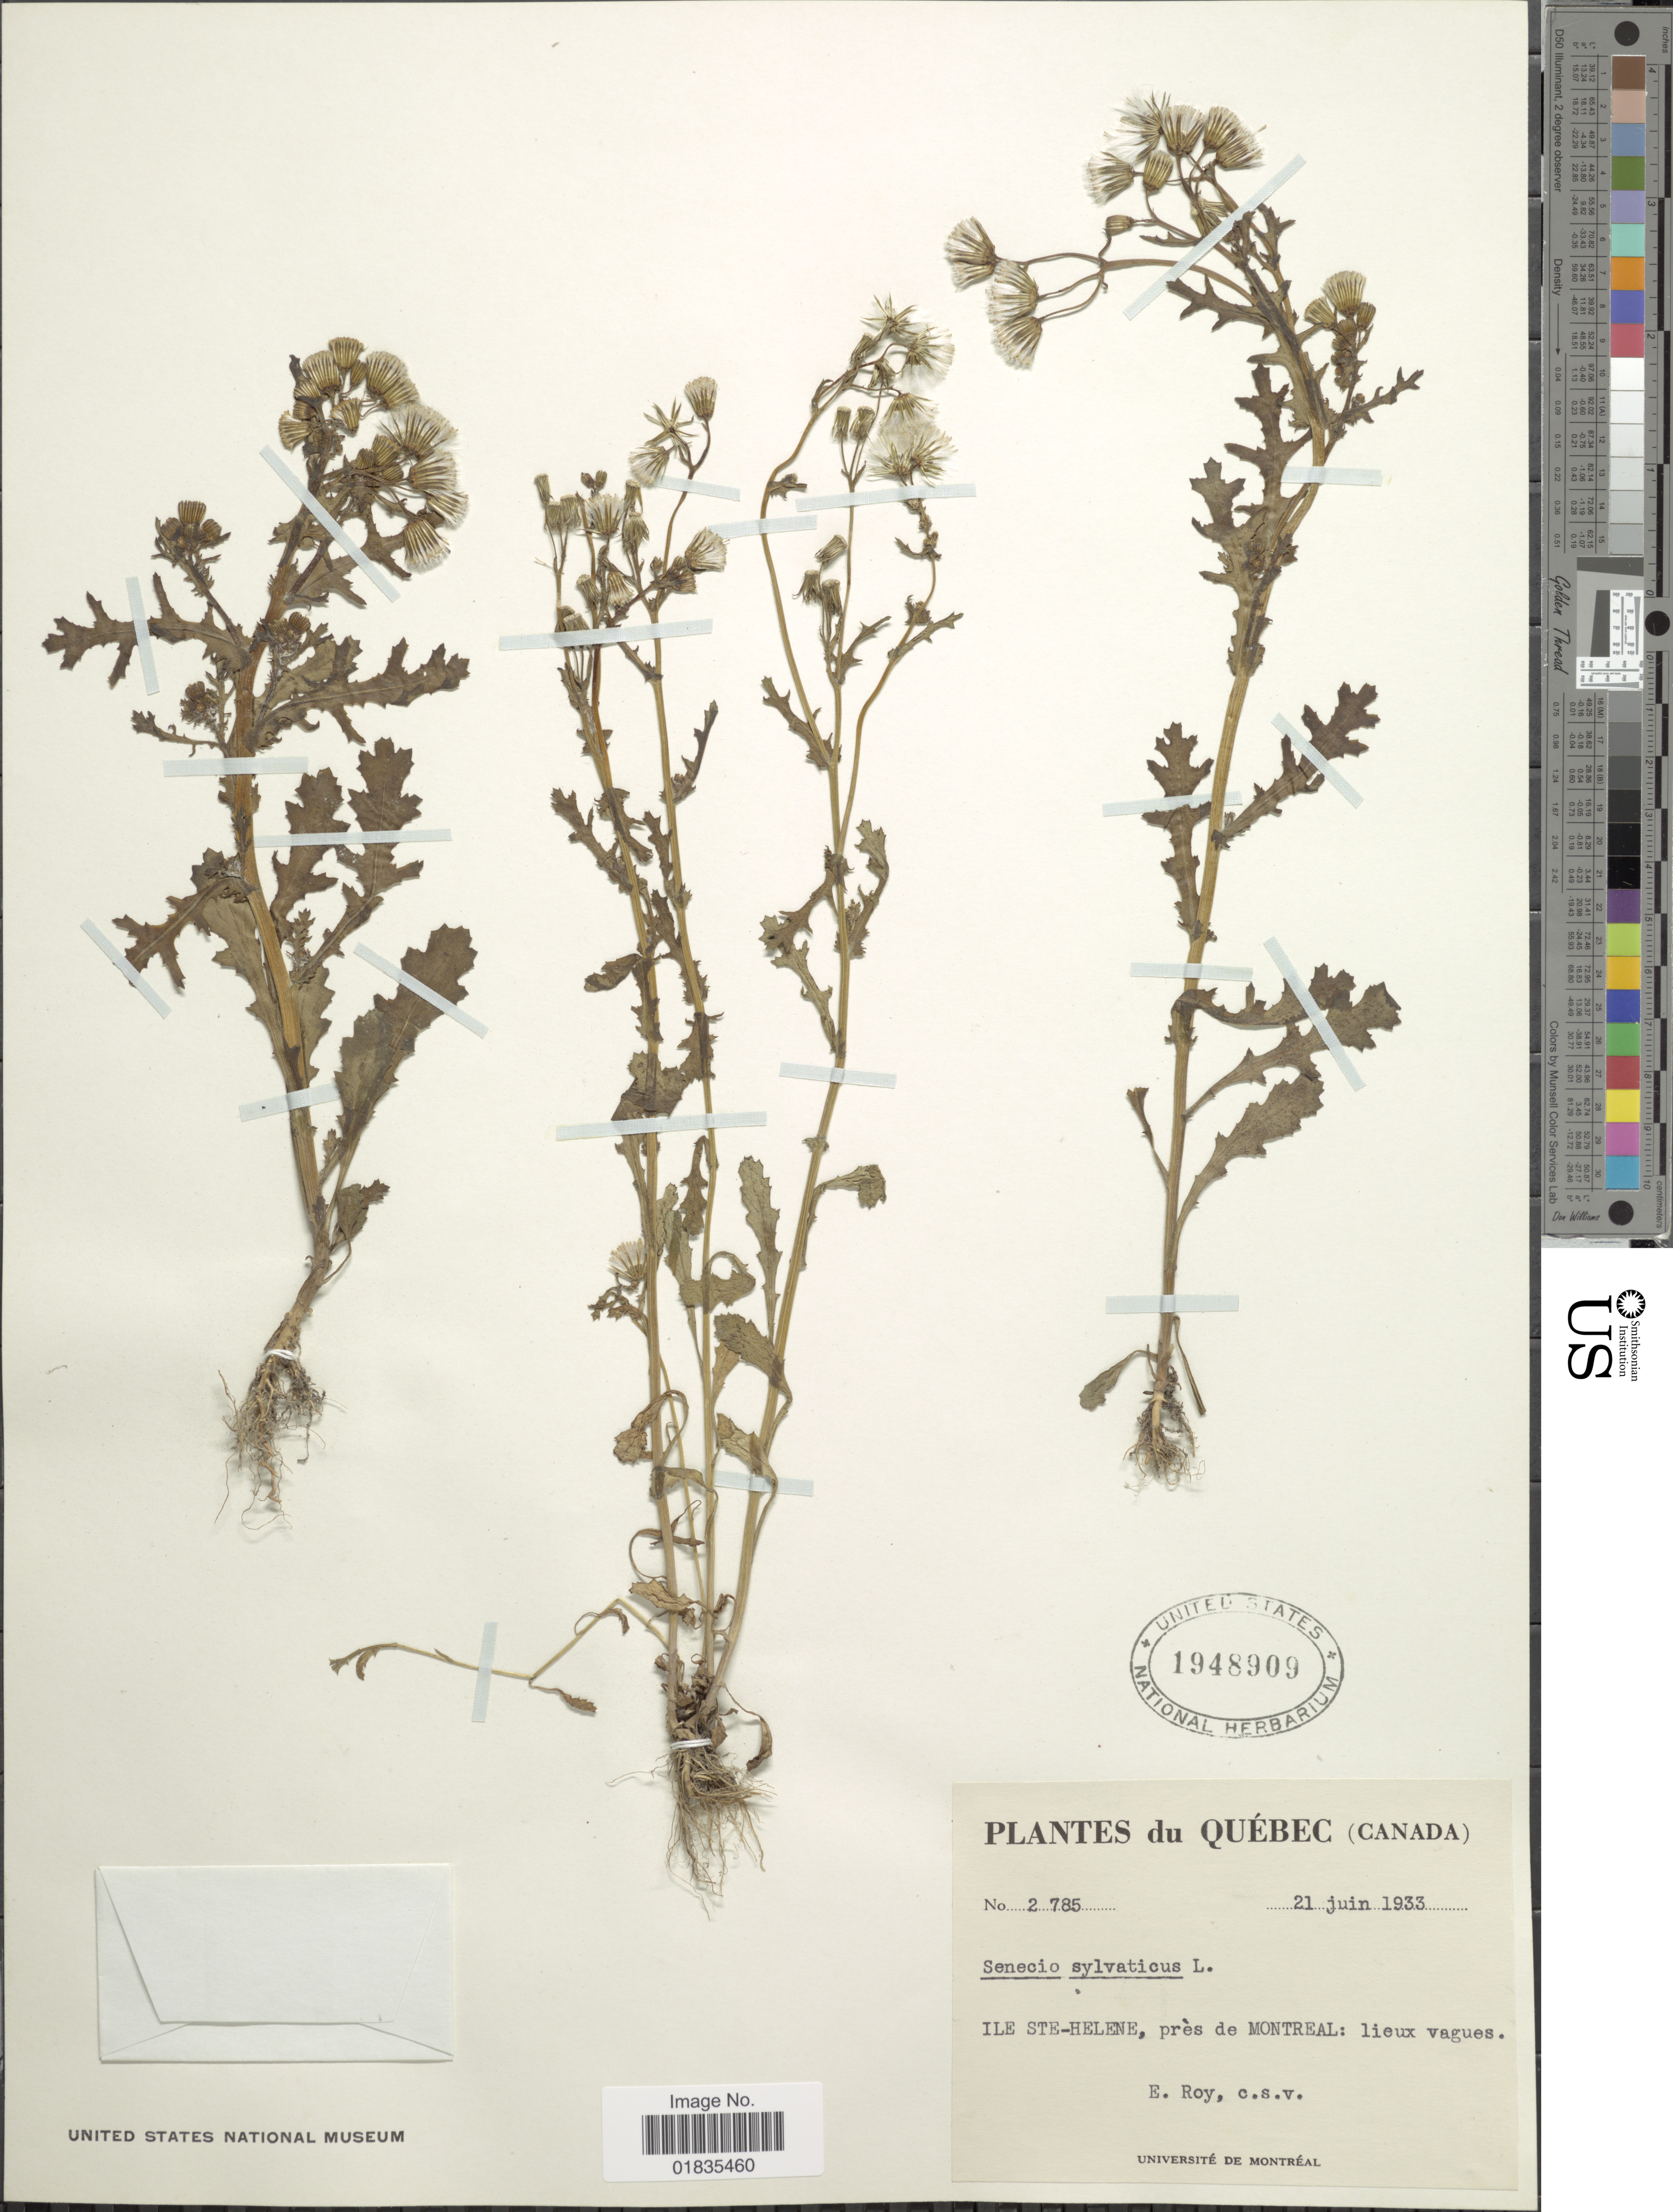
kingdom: Plantae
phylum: Tracheophyta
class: Magnoliopsida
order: Asterales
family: Asteraceae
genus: Senecio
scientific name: Senecio sylvaticus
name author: L.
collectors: E. Roy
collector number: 2785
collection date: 1933-06-21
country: Canada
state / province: Quebec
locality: Ile Ste-Helene, pres de Montreal: lieux vagues.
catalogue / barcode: US 1948909